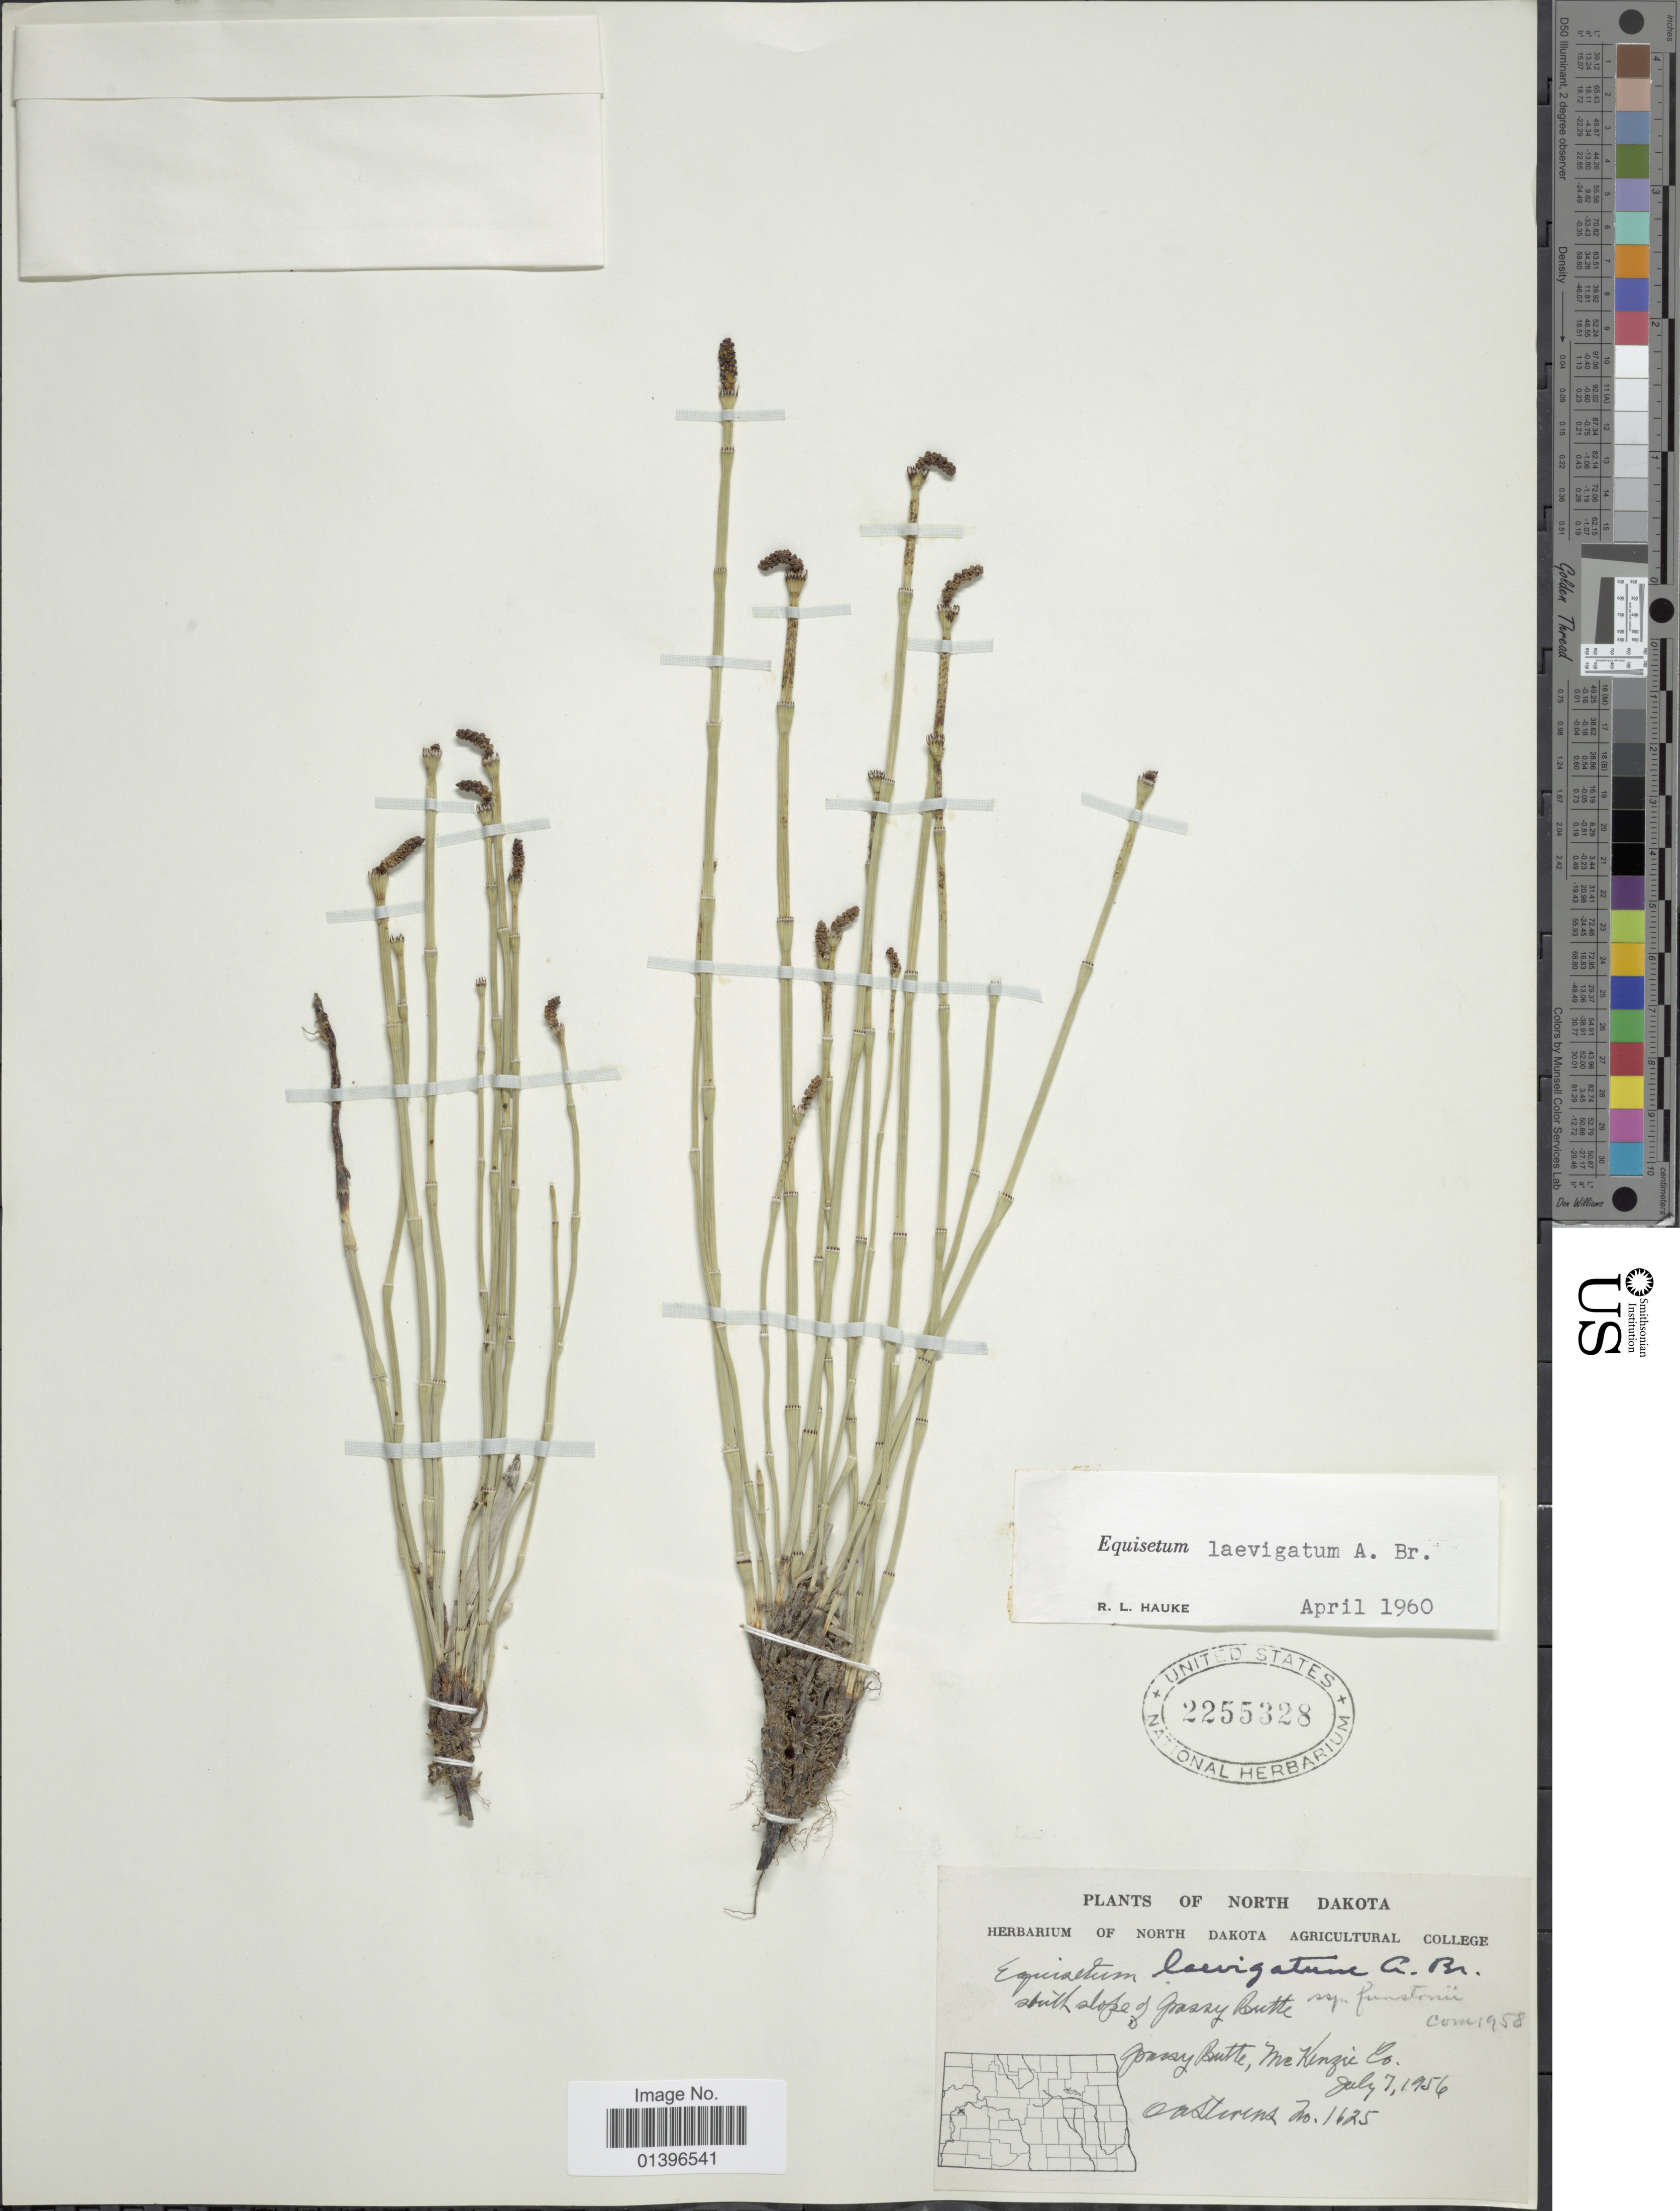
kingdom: Plantae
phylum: Tracheophyta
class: Polypodiopsida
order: Equisetales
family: Equisetaceae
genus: Equisetum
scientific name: Equisetum laevigatum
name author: A. Braun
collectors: O. A. Stevens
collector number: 1625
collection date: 1956-07-07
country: United States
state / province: North Dakota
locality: South slope of Grassy Butte, Grassy Butte, McKenzie Co.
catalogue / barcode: US 2255328